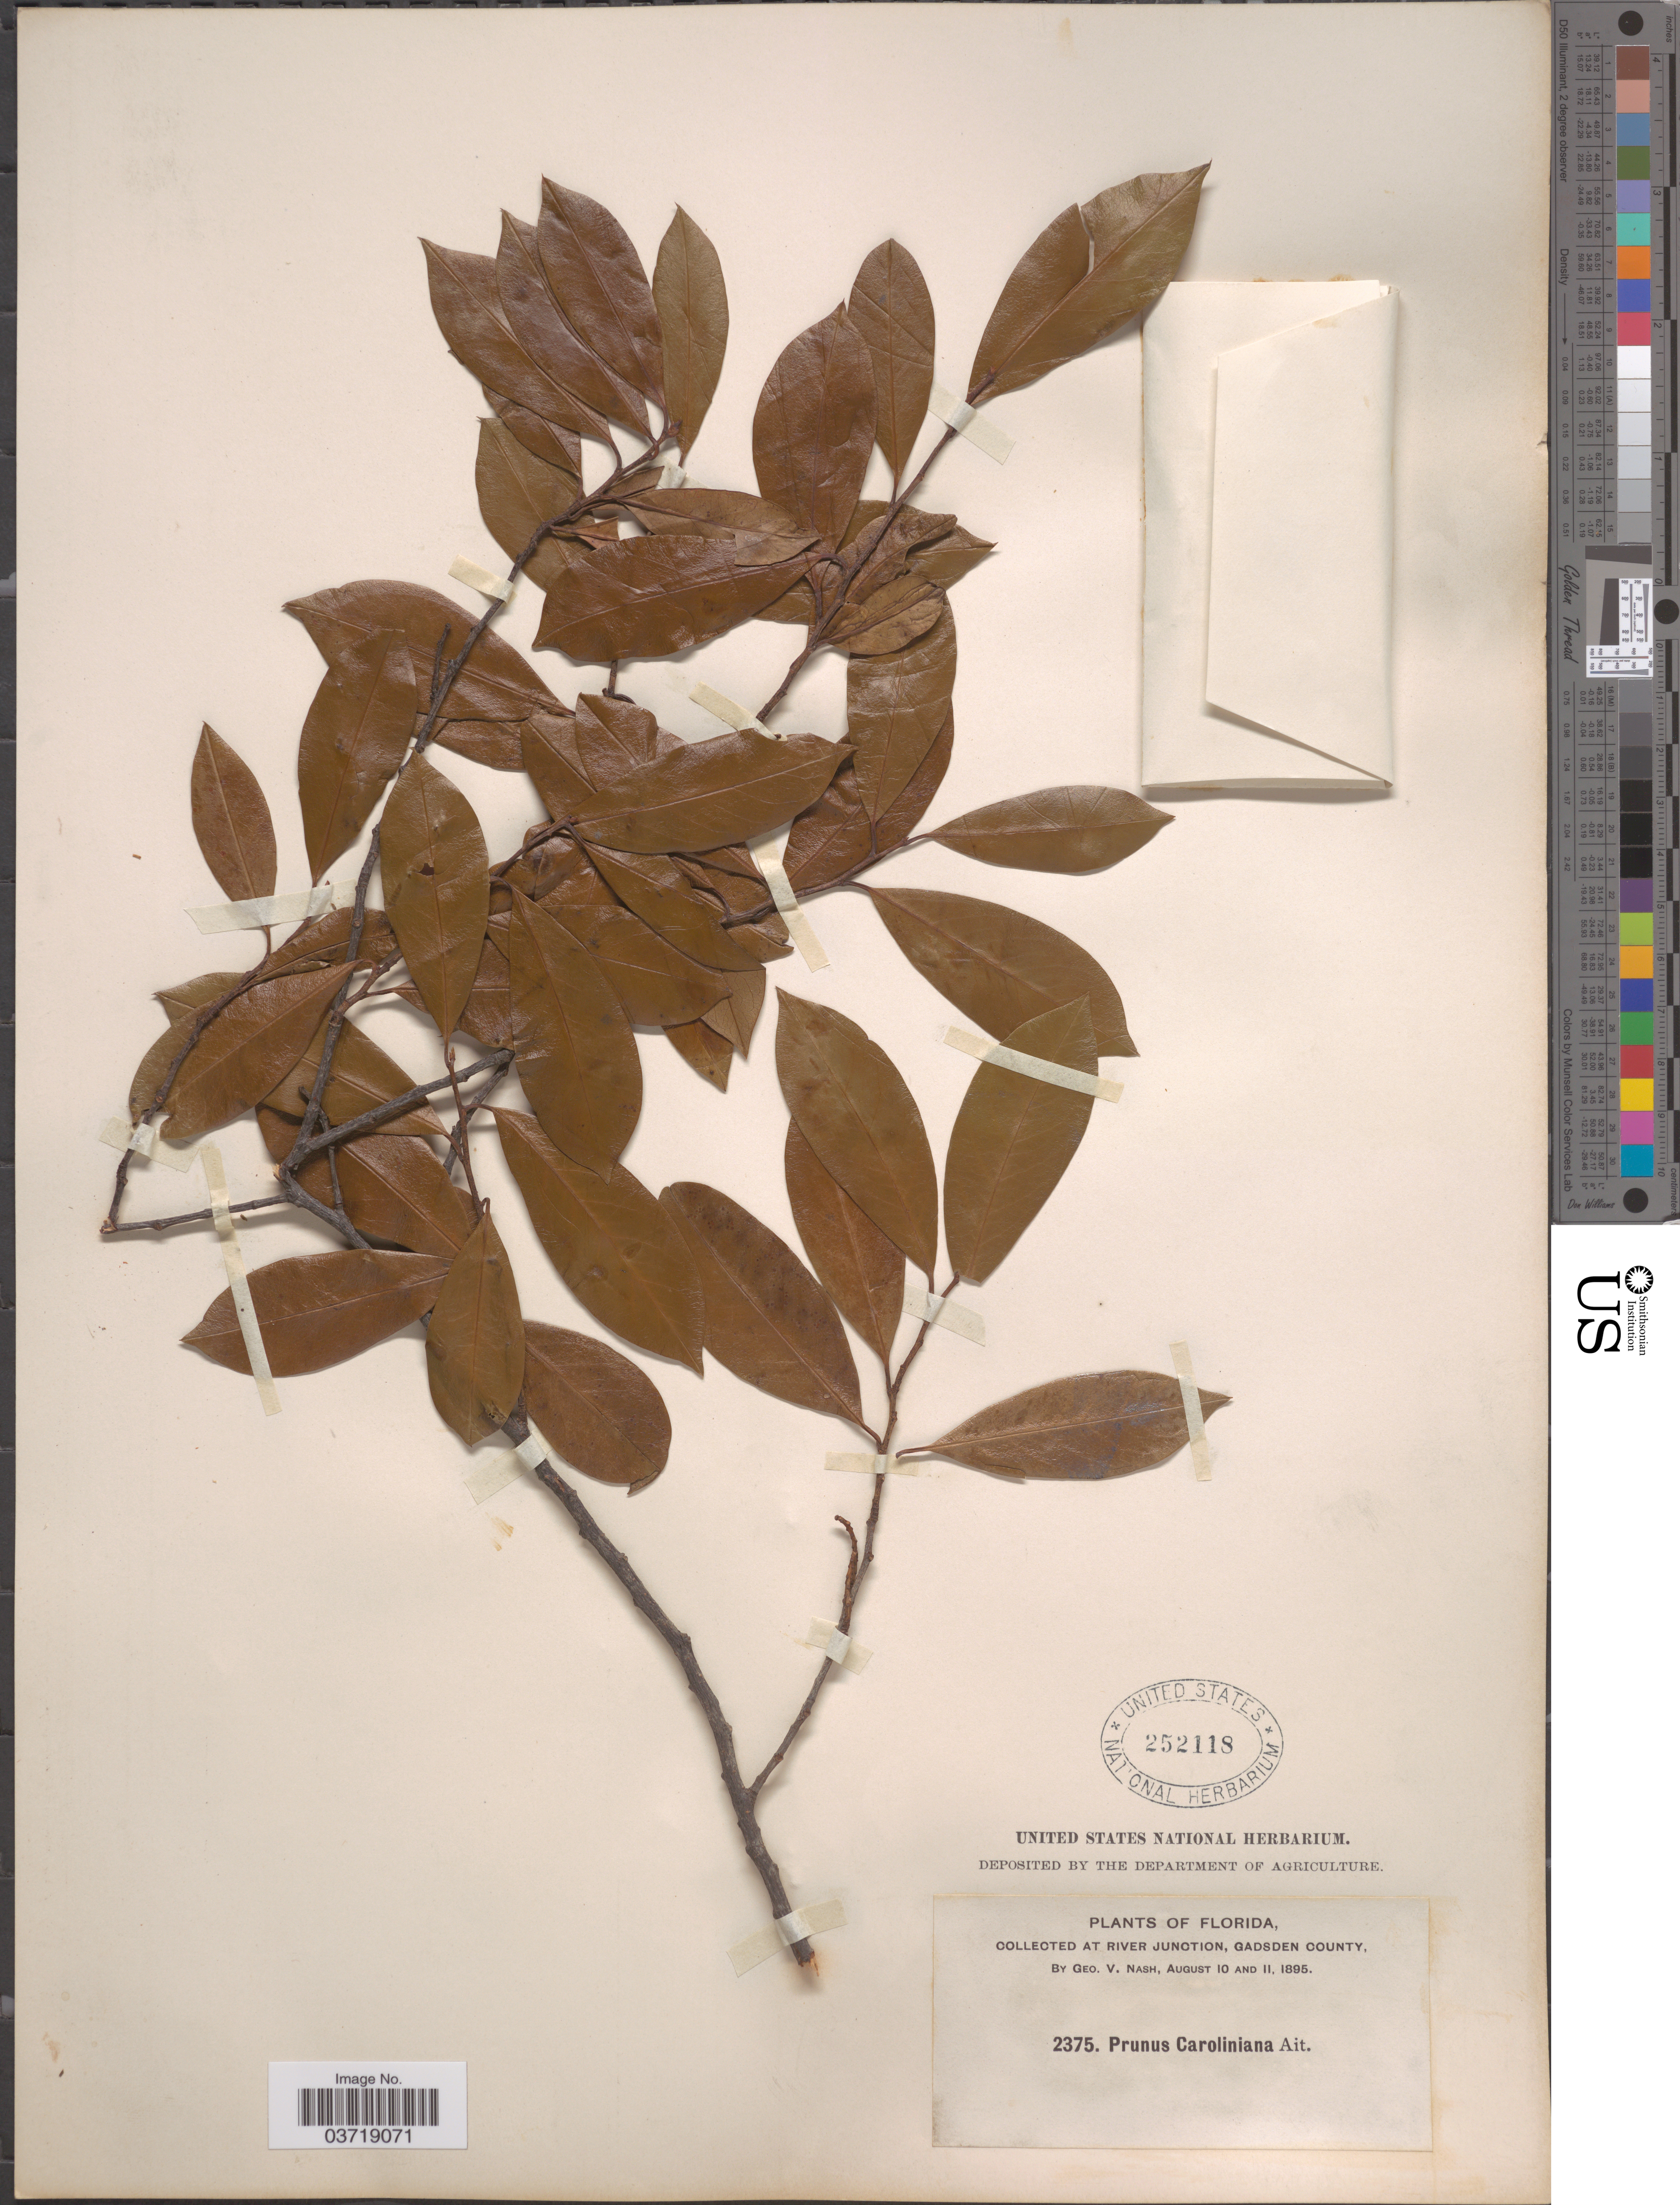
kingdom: Plantae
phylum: Tracheophyta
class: Magnoliopsida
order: Rosales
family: Rosaceae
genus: Prunus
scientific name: Prunus caroliniana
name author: (Mill.) Aiton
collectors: G. V. Nash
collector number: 2375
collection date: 1895-08-10/1895-08-11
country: United States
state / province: Florida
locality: At River Junction, Gadsden County.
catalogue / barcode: US 252118